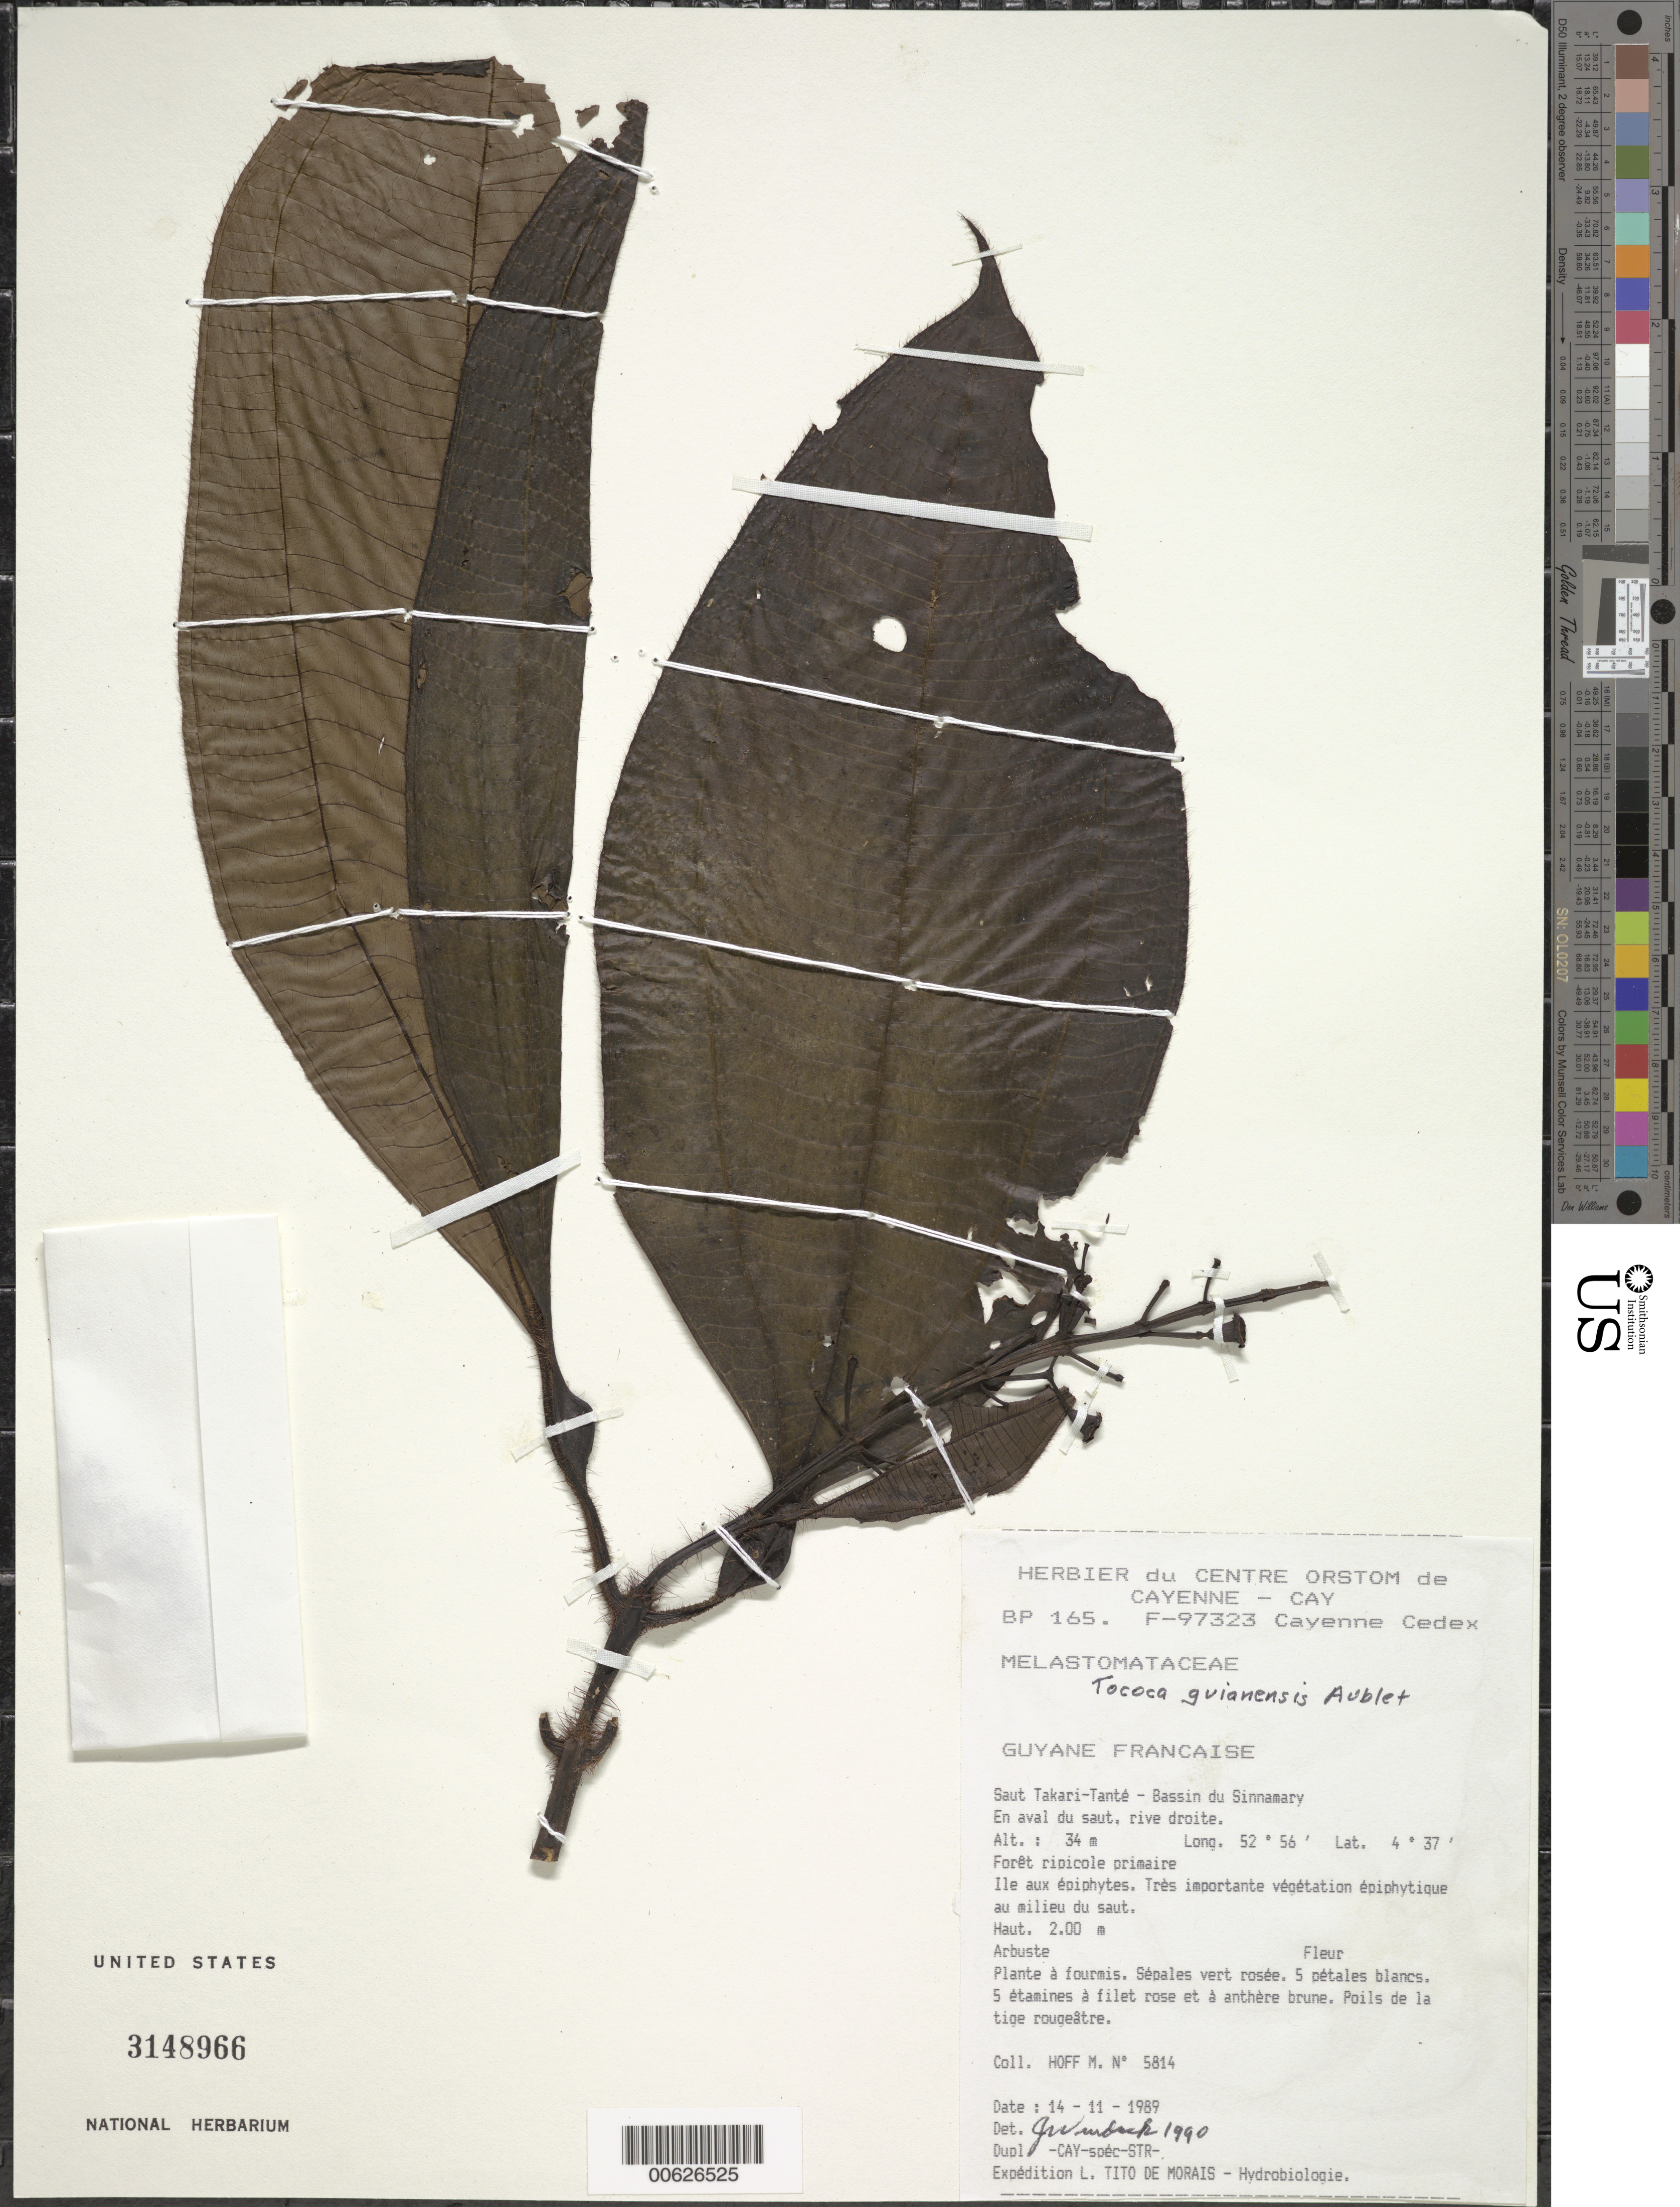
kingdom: Plantae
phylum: Tracheophyta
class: Magnoliopsida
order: Myrtales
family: Melastomataceae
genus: Tococa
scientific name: Tococa guianensis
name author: Aubl.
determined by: Wurdack, John J., (US), US (UNITED STATES)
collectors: M. Hoff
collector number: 5814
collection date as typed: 14-Nov-89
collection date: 1989-11-14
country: French Guiana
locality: Saut Takari-Tanté, Bassin du Sinnamary, en aval du saut, rive droite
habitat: Foret ripicole pirmaire. Ile aux epiphytes. Tres importante vegetation epiphytique au milieu du saut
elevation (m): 34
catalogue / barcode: US 3148966